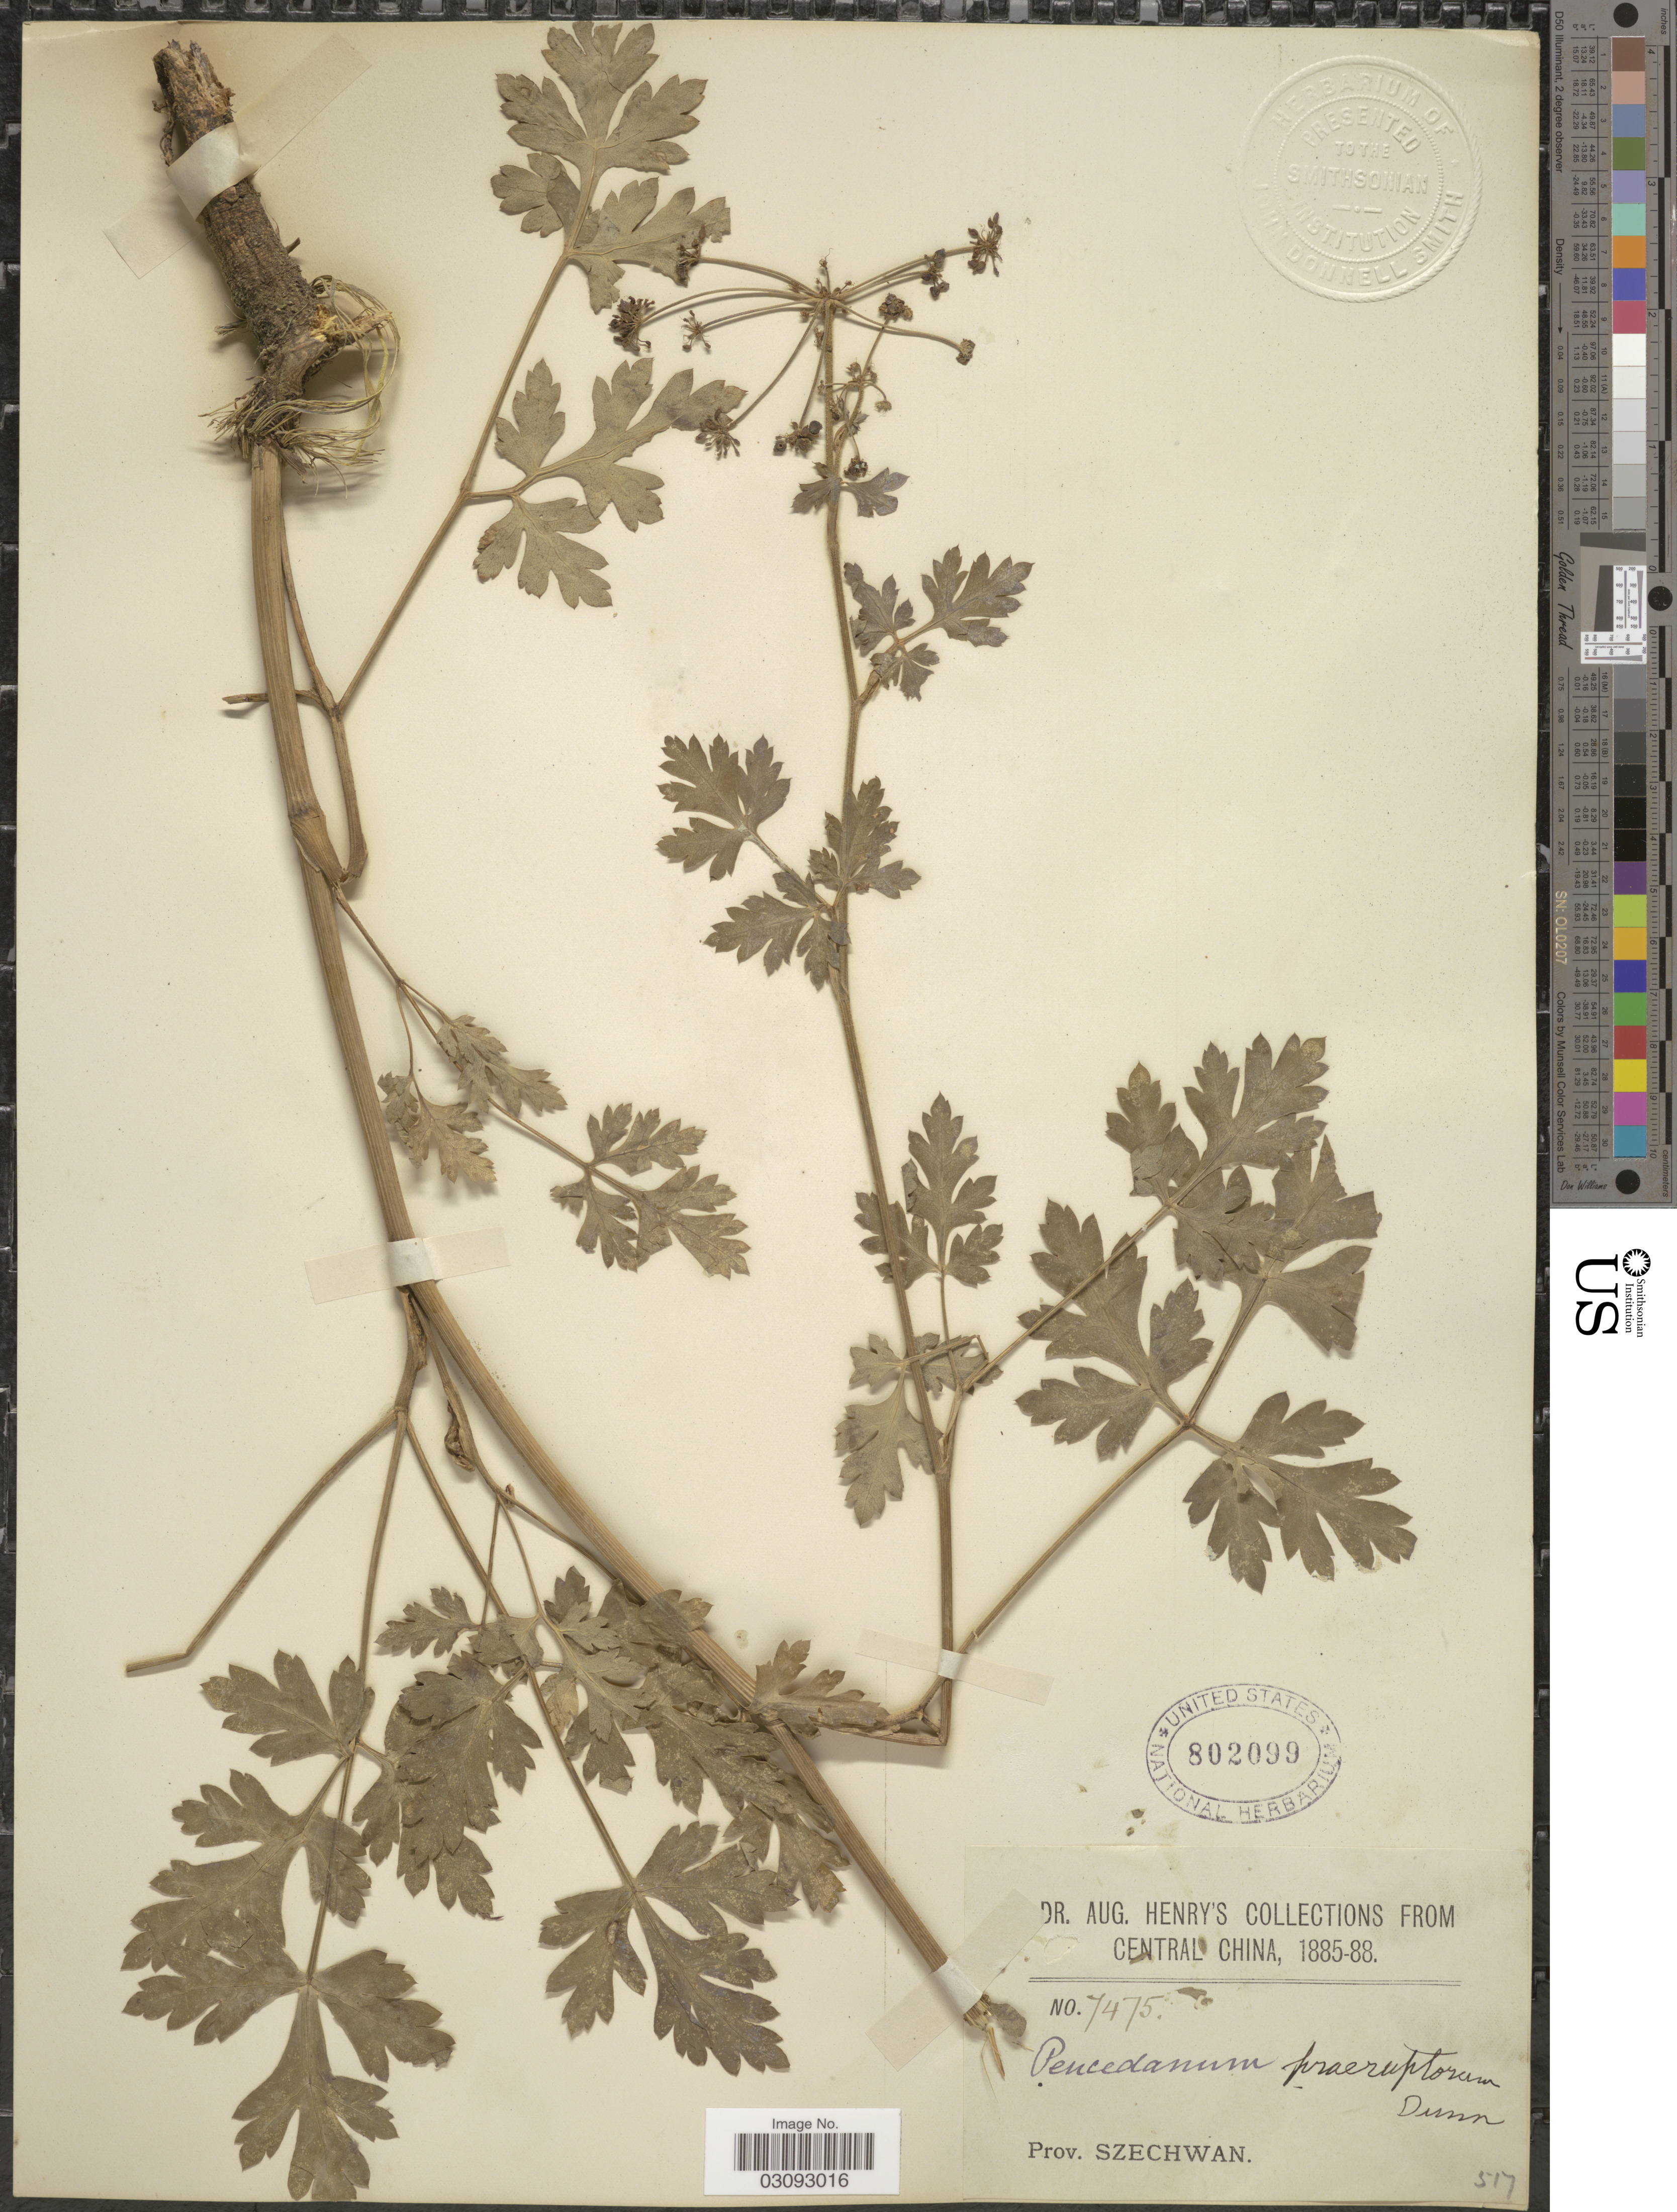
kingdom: Plantae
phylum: Tracheophyta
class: Magnoliopsida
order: Apiales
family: Apiaceae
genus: Peucedanum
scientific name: Peucedanum praeruptorum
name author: Dunn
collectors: A. Henry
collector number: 7475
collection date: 1885/1888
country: China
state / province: Sichuan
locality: Central China, Prov. Szechwan.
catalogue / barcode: US 802099